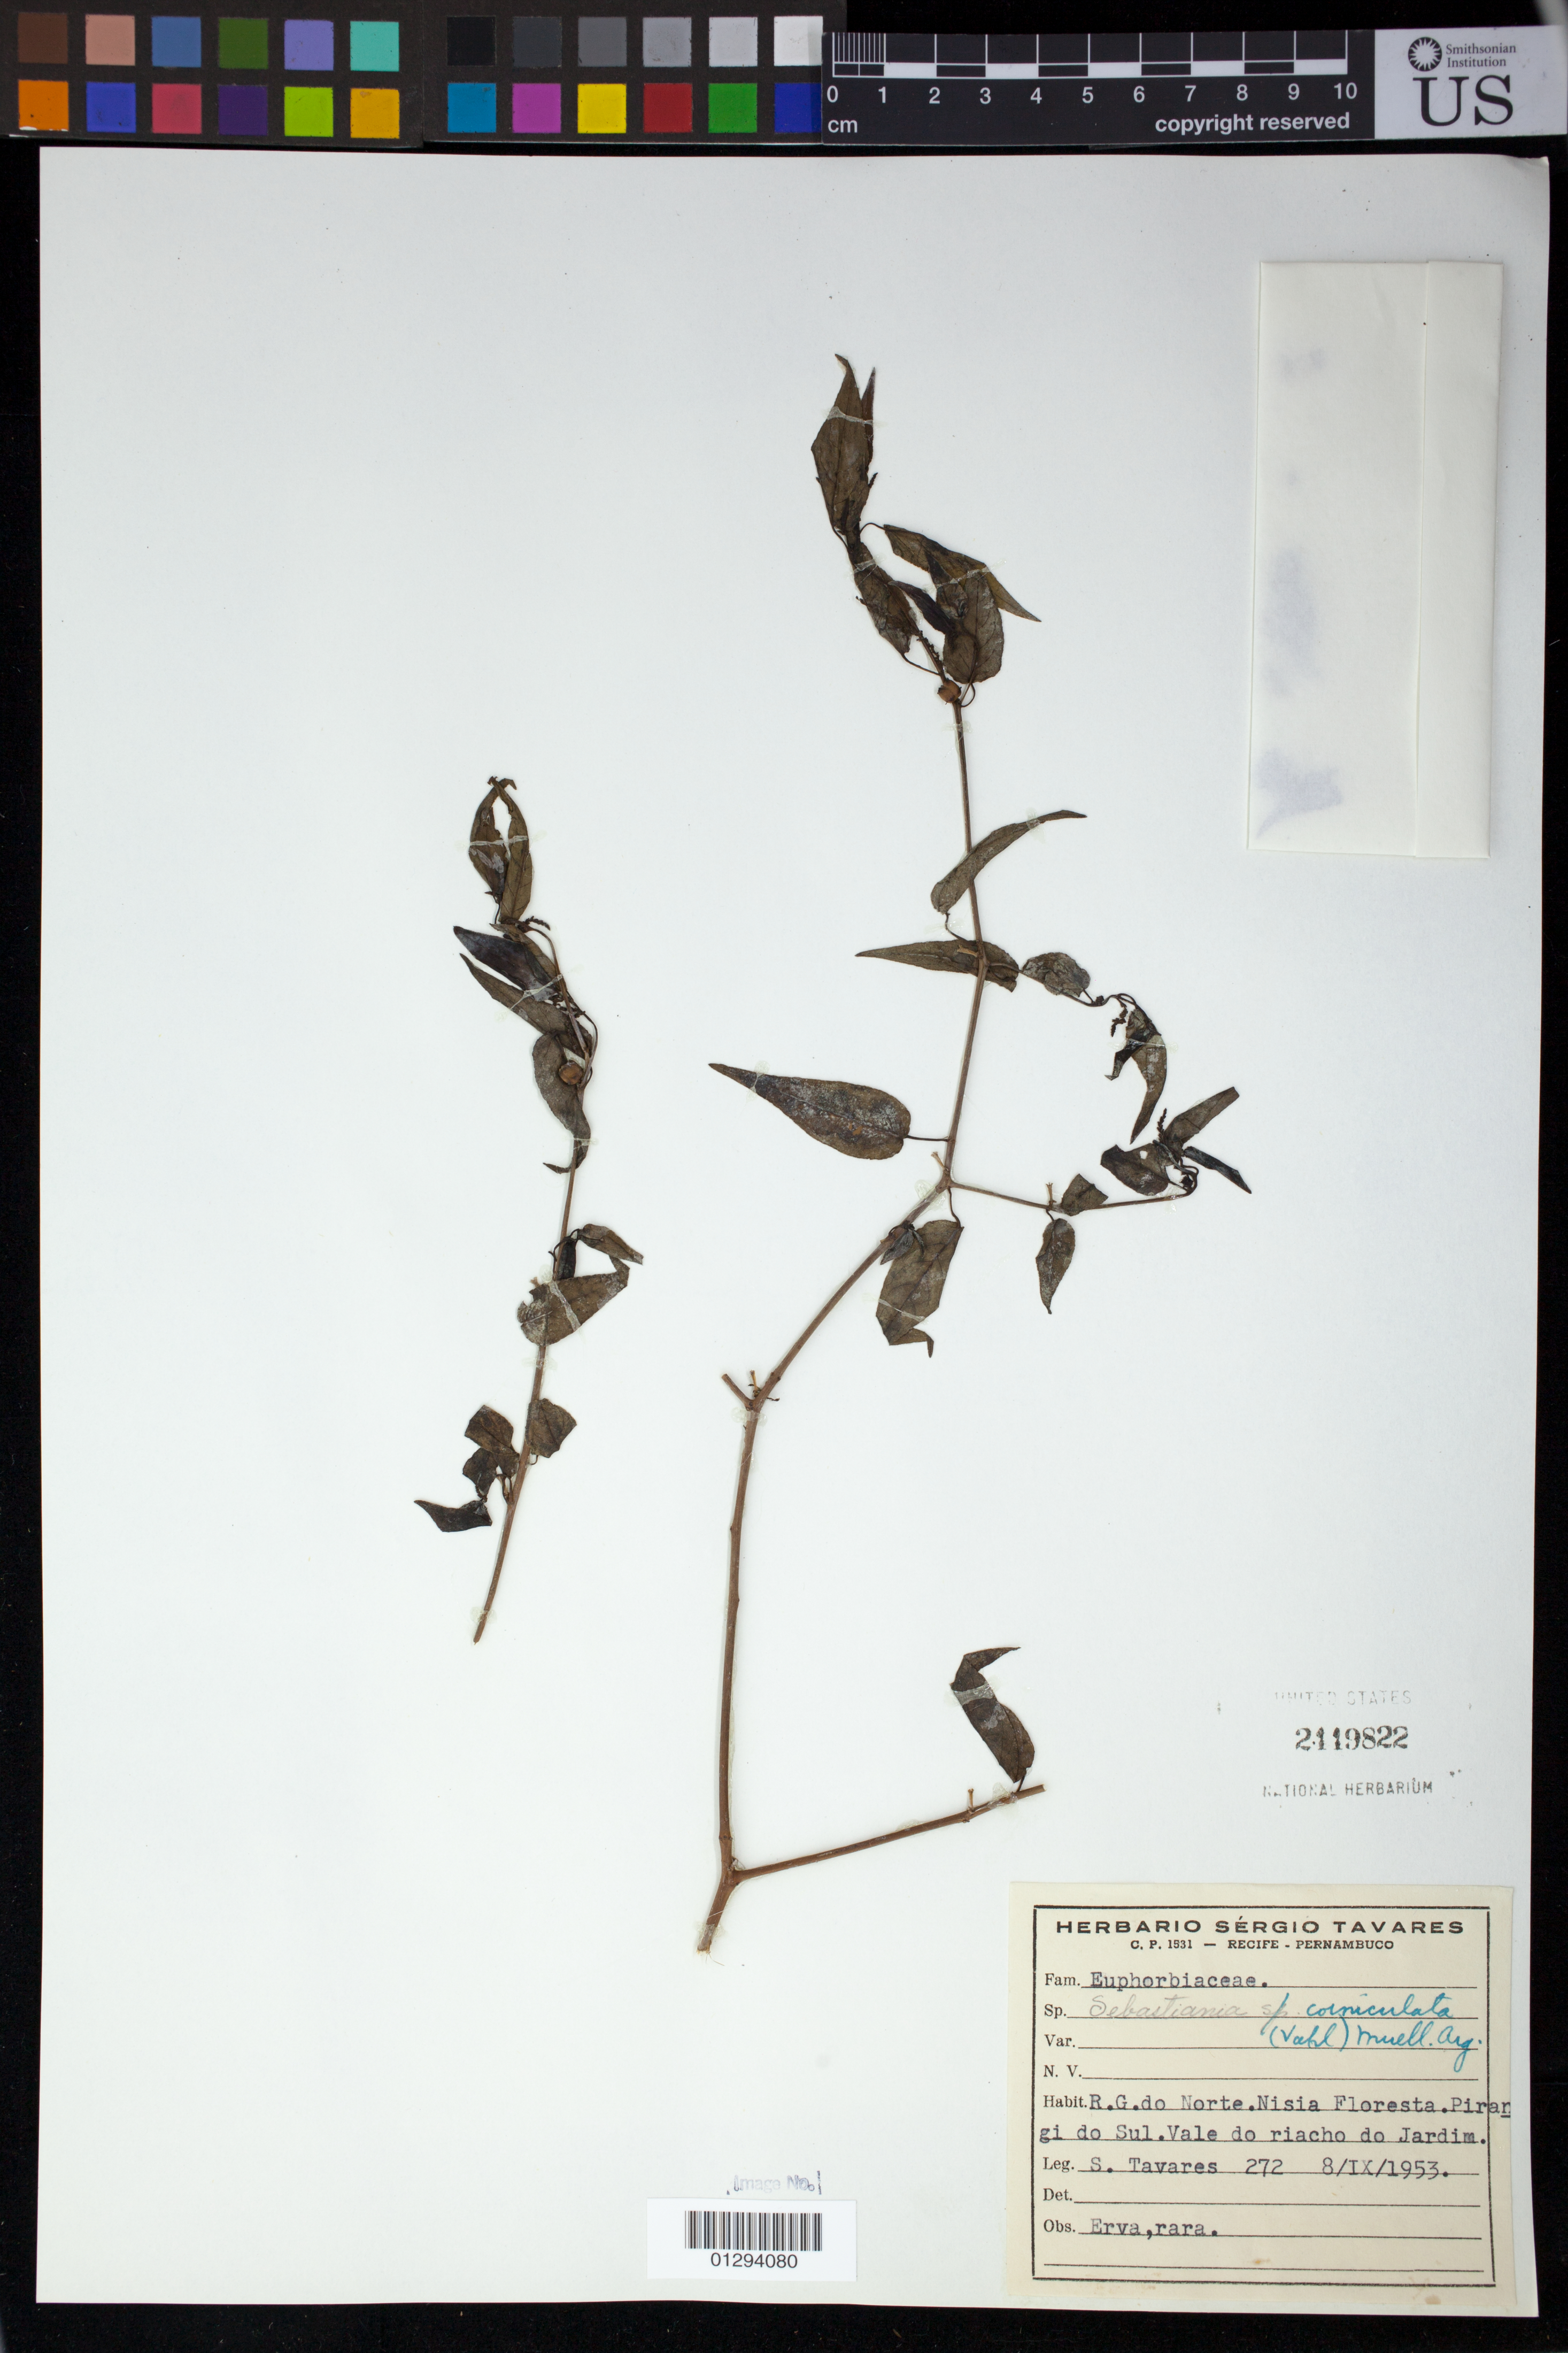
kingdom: Plantae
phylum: Tracheophyta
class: Magnoliopsida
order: Malpighiales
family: Euphorbiaceae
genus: Sebastiania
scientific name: Sebastiania corniculata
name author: (Vahl) Müll. Arg.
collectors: S. Tavares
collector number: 272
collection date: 1953-09-08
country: Brazil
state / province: Rio Grande do Norte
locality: Nisia Floresta. Pirangi do Sul. Vale do riacho do Jardim.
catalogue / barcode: US 2419822